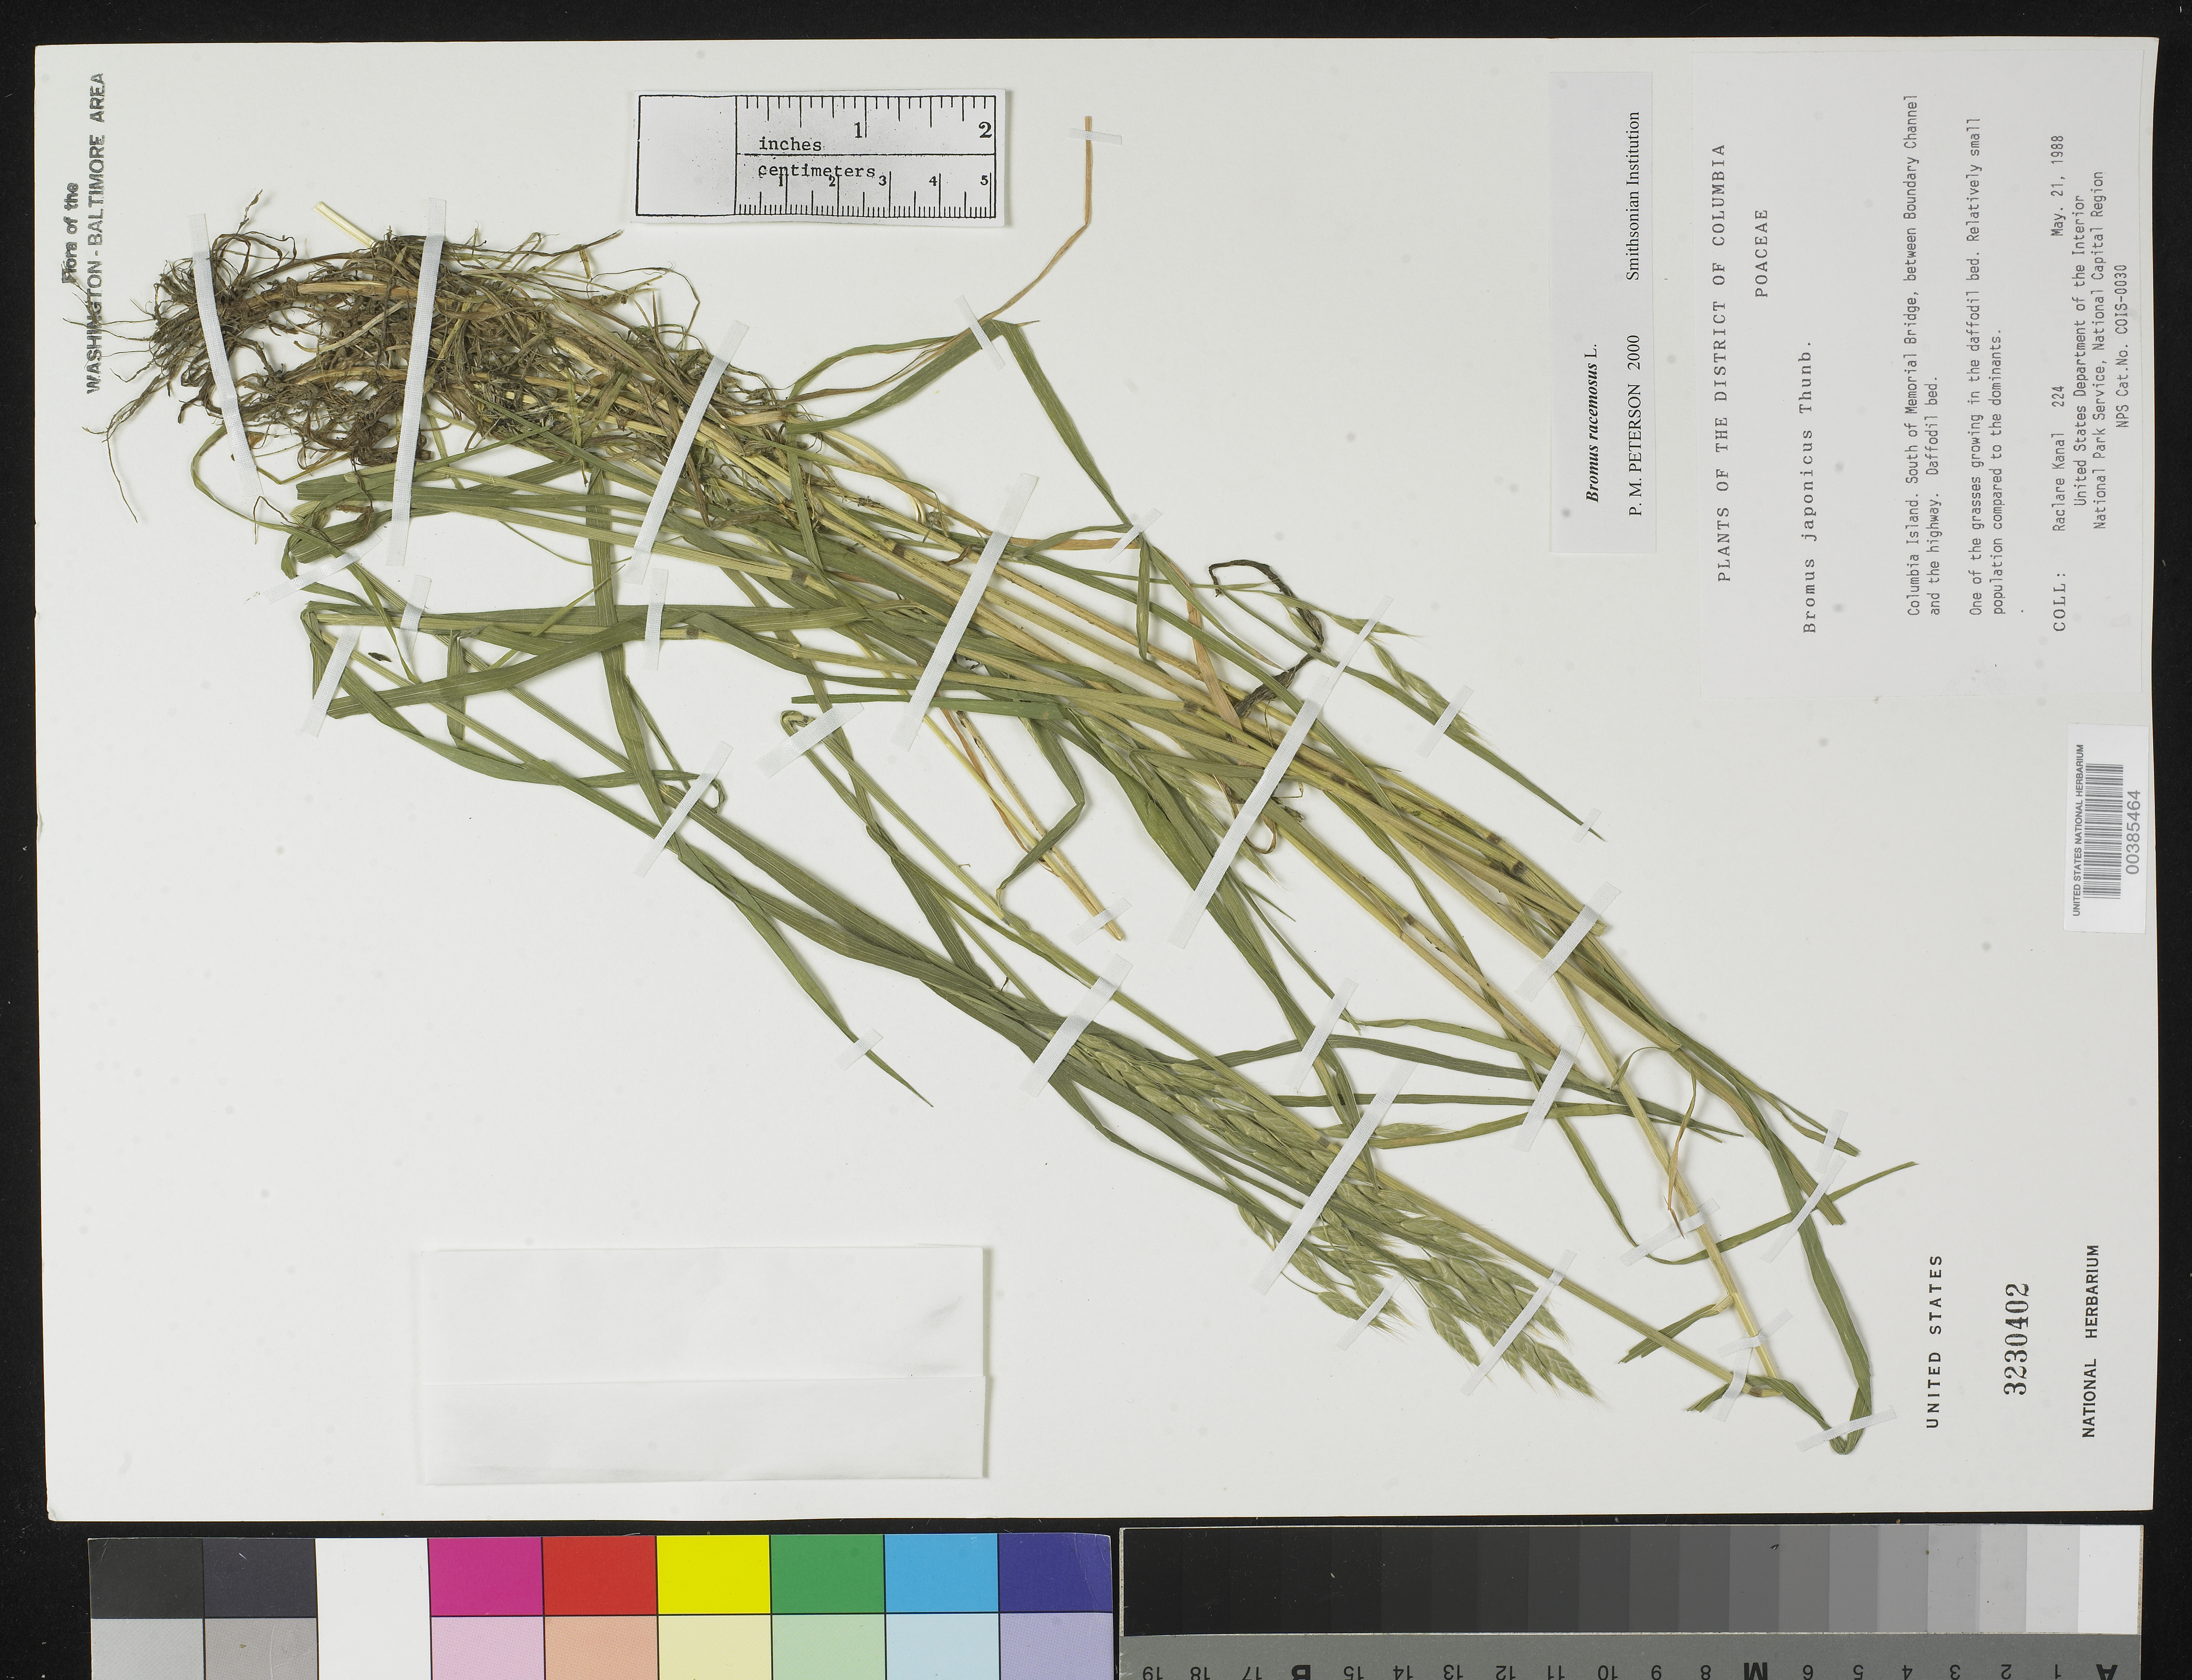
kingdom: Plantae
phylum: Tracheophyta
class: Liliopsida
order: Poales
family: Poaceae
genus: Bromus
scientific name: Bromus racemosus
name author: L.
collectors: R. Kanal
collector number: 224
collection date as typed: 21 May 1988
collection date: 1988-05-21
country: United States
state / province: Virginia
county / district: Arlington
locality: Columbia Island, S of Memorial Bridge, between Boundary Channel and the Highway Columbia Island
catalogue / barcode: US 3230402